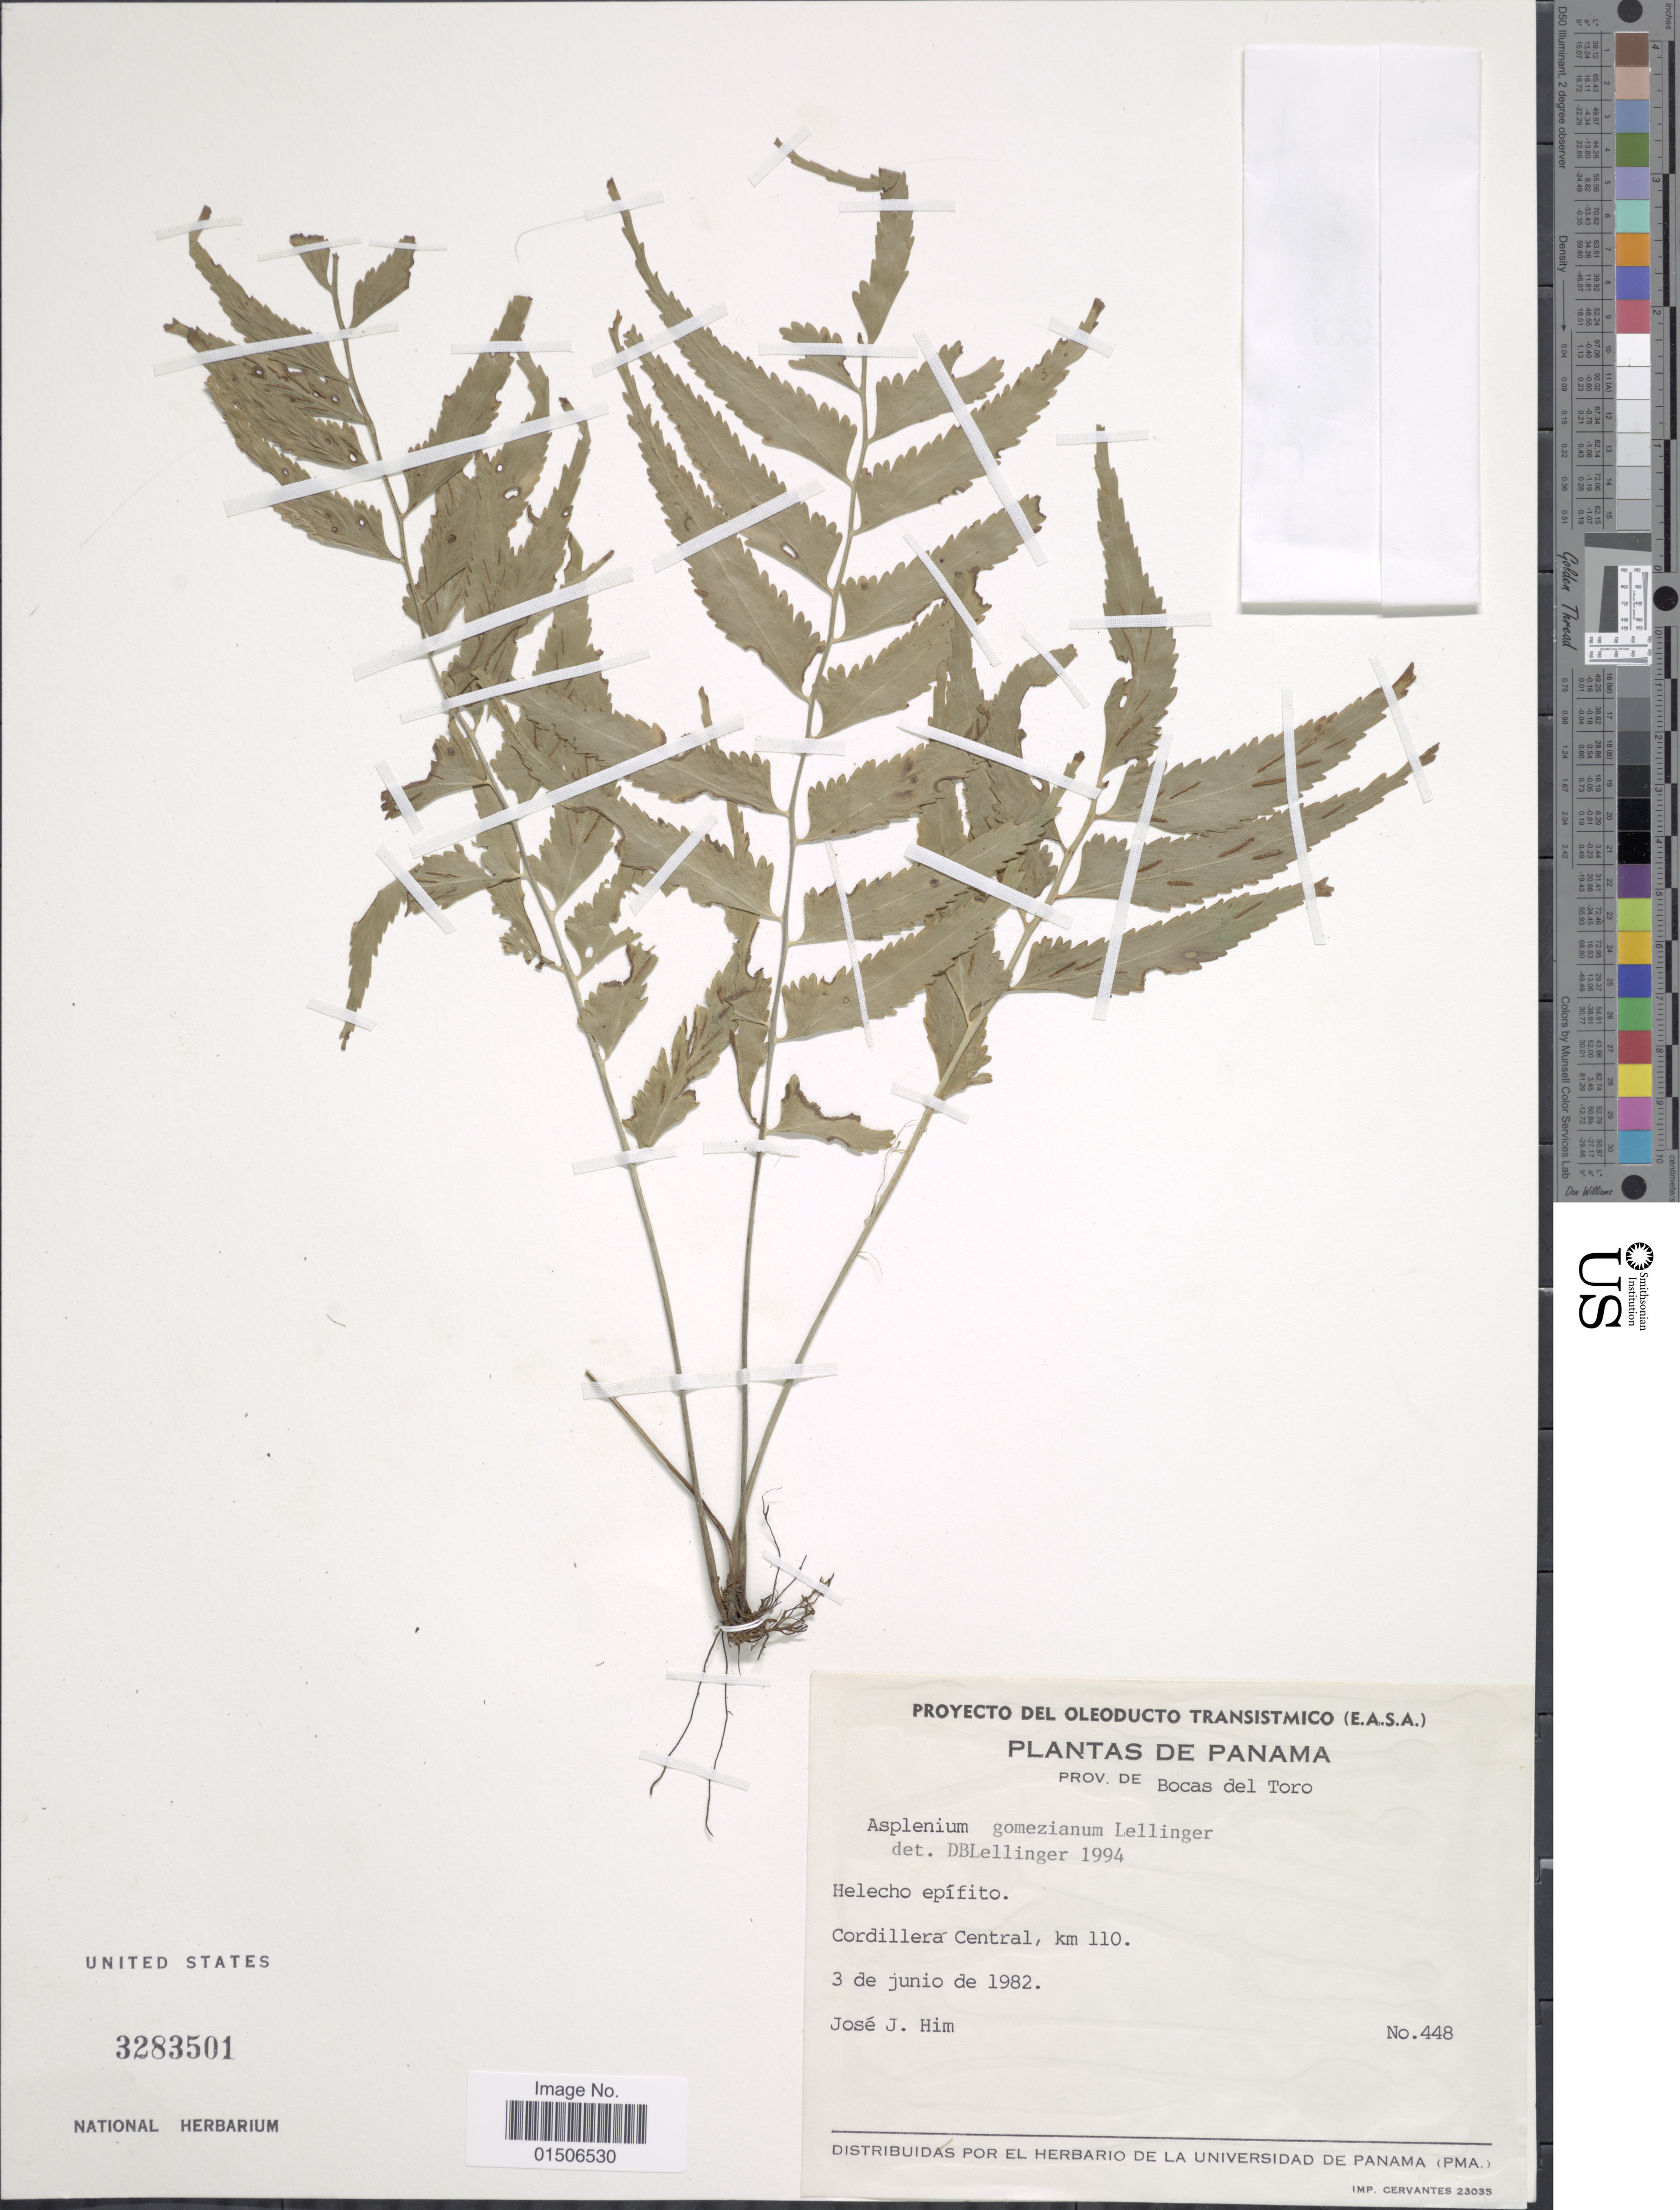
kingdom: Plantae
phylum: Tracheophyta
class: Polypodiopsida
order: Polypodiales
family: Aspleniaceae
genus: Asplenium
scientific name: Asplenium gomezianum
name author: Lellinger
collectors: J. Him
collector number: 448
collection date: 1982-06-03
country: Panama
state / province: Bocas del Toro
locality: Cordillera Central, km 110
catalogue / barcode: US 3283501